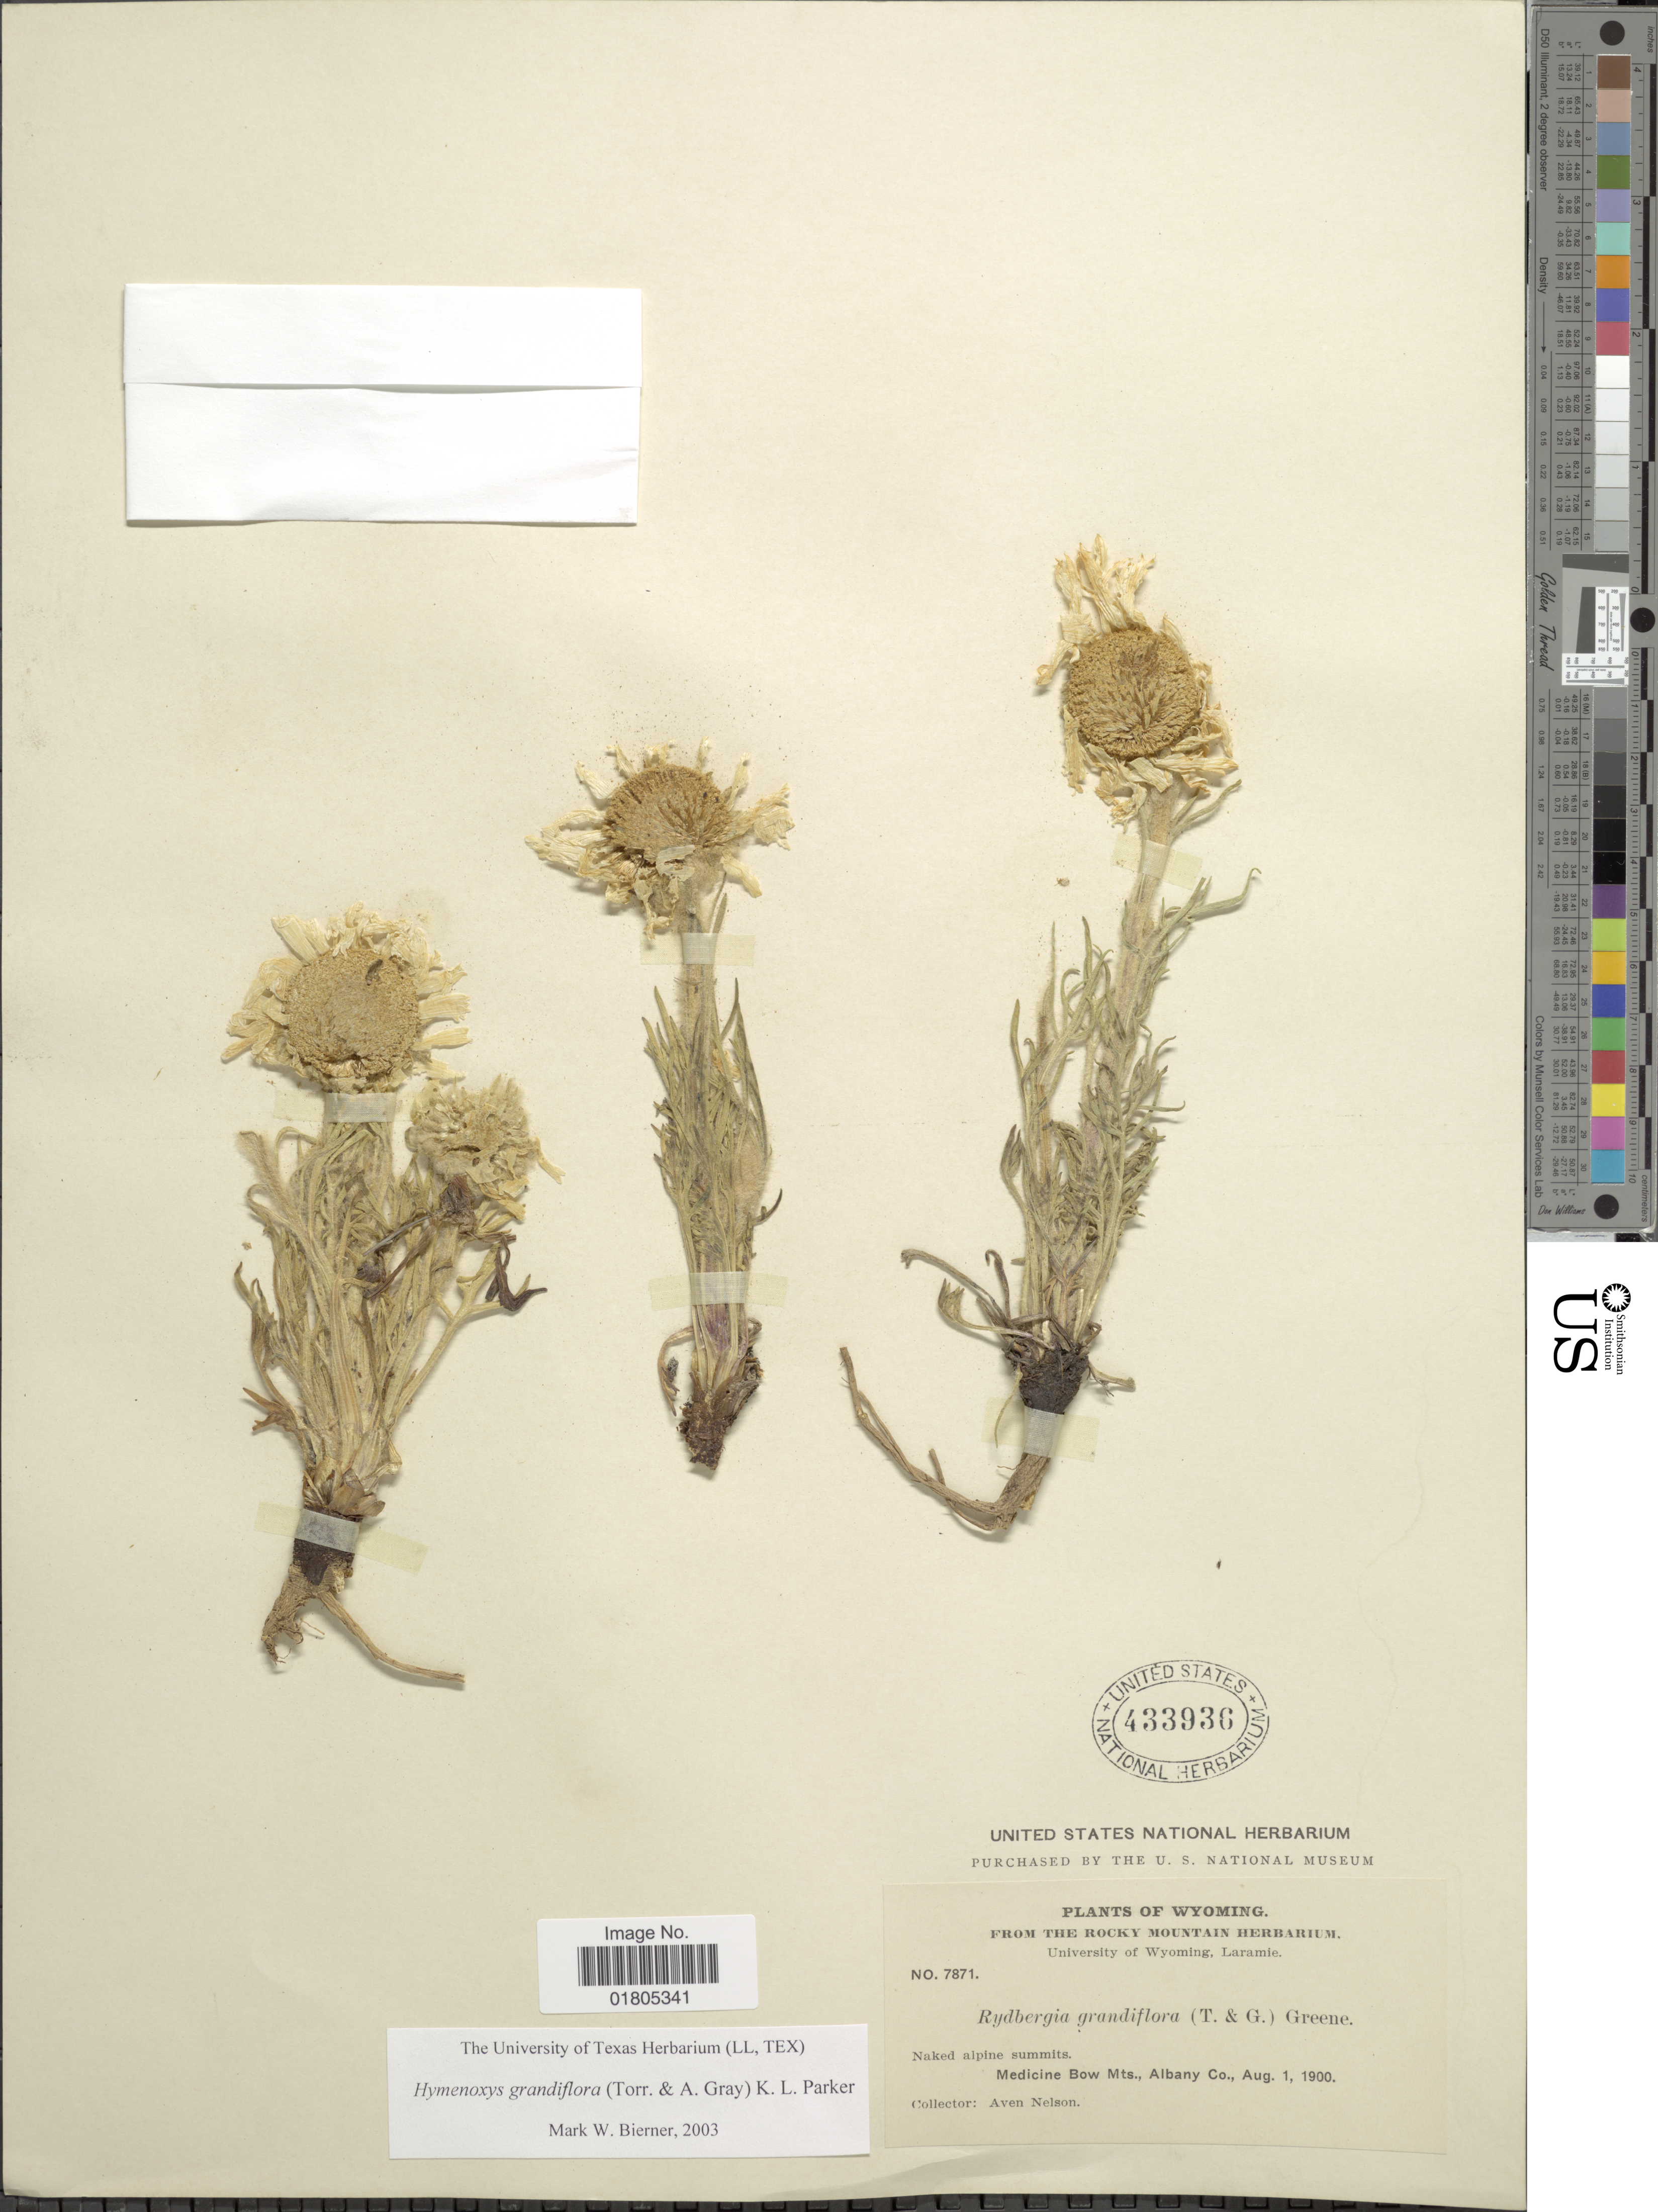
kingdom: Plantae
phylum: Tracheophyta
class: Magnoliopsida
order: Asterales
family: Asteraceae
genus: Actinea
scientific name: Actinea grandiflora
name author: (Torr. & A. Gray) Kuntze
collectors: A. Nelson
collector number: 7871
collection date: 1900-08-01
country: United States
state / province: Wyoming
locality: Medicine Bow Mts., Albany Co.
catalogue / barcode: US 433936